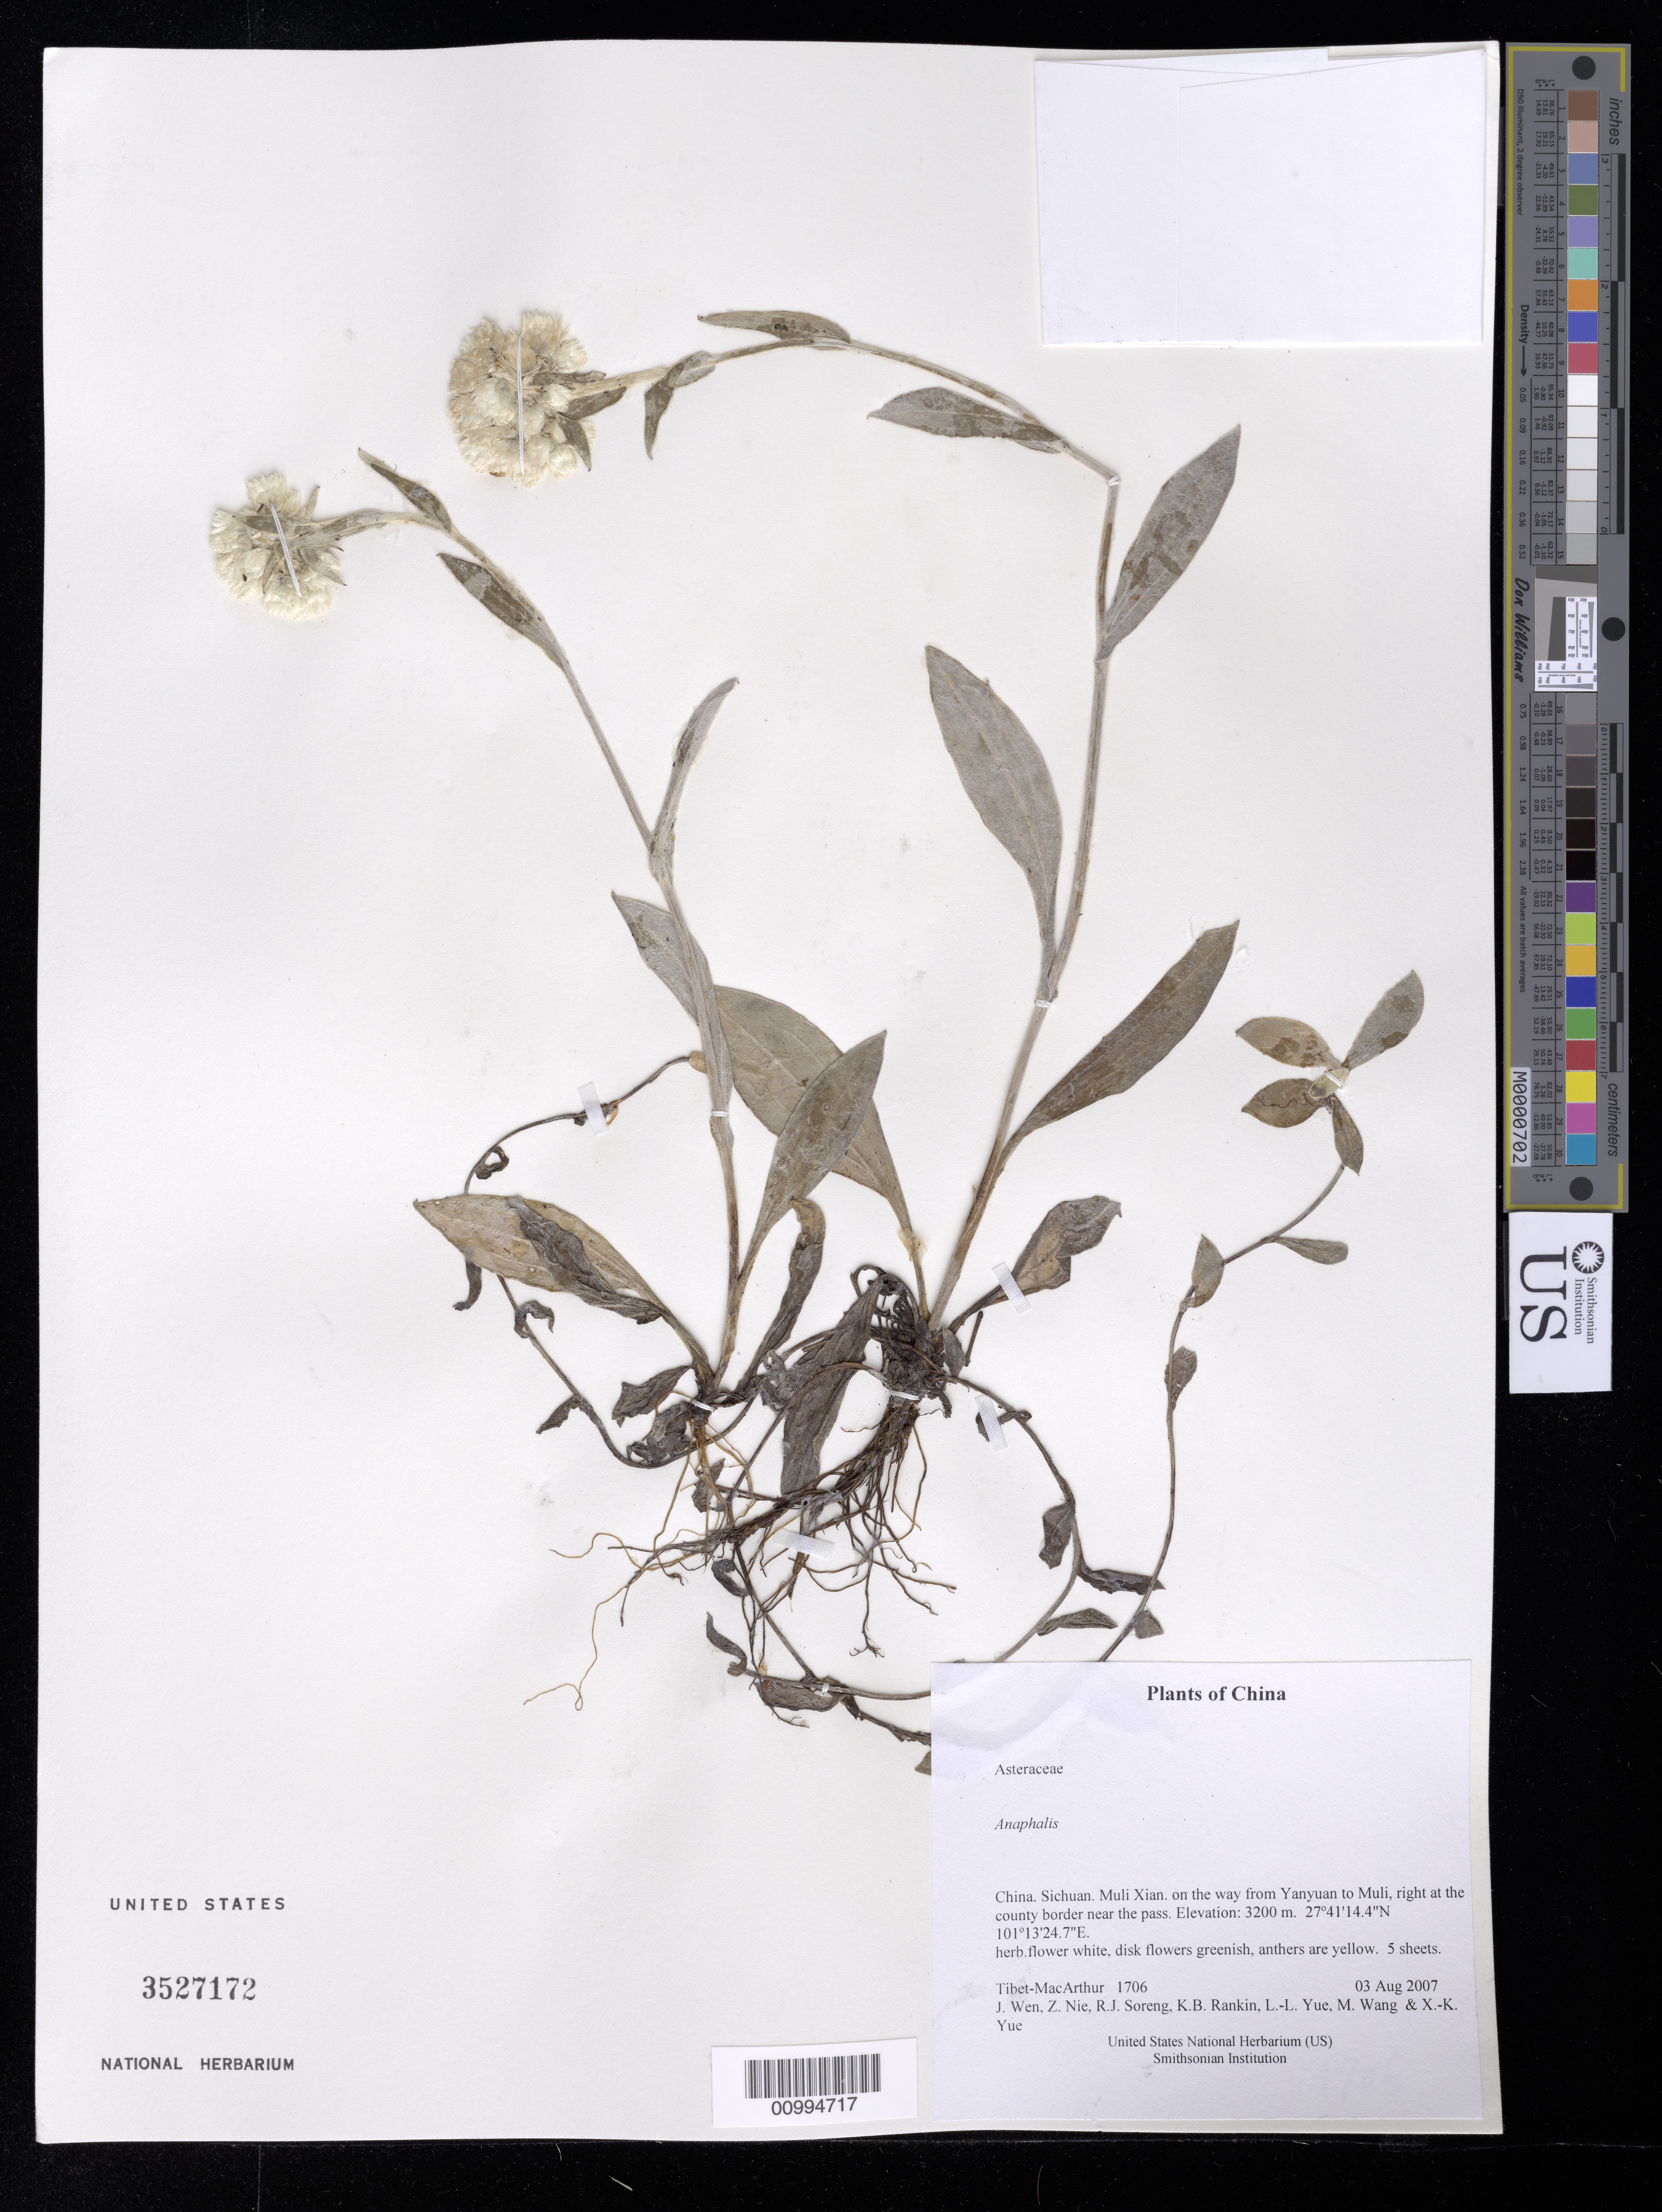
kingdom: Plantae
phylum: Tracheophyta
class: Magnoliopsida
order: Asterales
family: Asteraceae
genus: Anaphalis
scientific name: Anaphalis sp.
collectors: Tibet-MacArthur, J. Wen, Z. Nie, R. J. Soreng, K. Rankin, L. Yue, M. Wang & X. Yue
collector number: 1706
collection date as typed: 03 Aug 2007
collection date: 2007-08-03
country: China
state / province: Sichuan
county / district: Muli Xian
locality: on the way from Yanyuan to Muli, right at the county border near the pass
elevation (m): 3200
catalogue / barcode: US 3527172